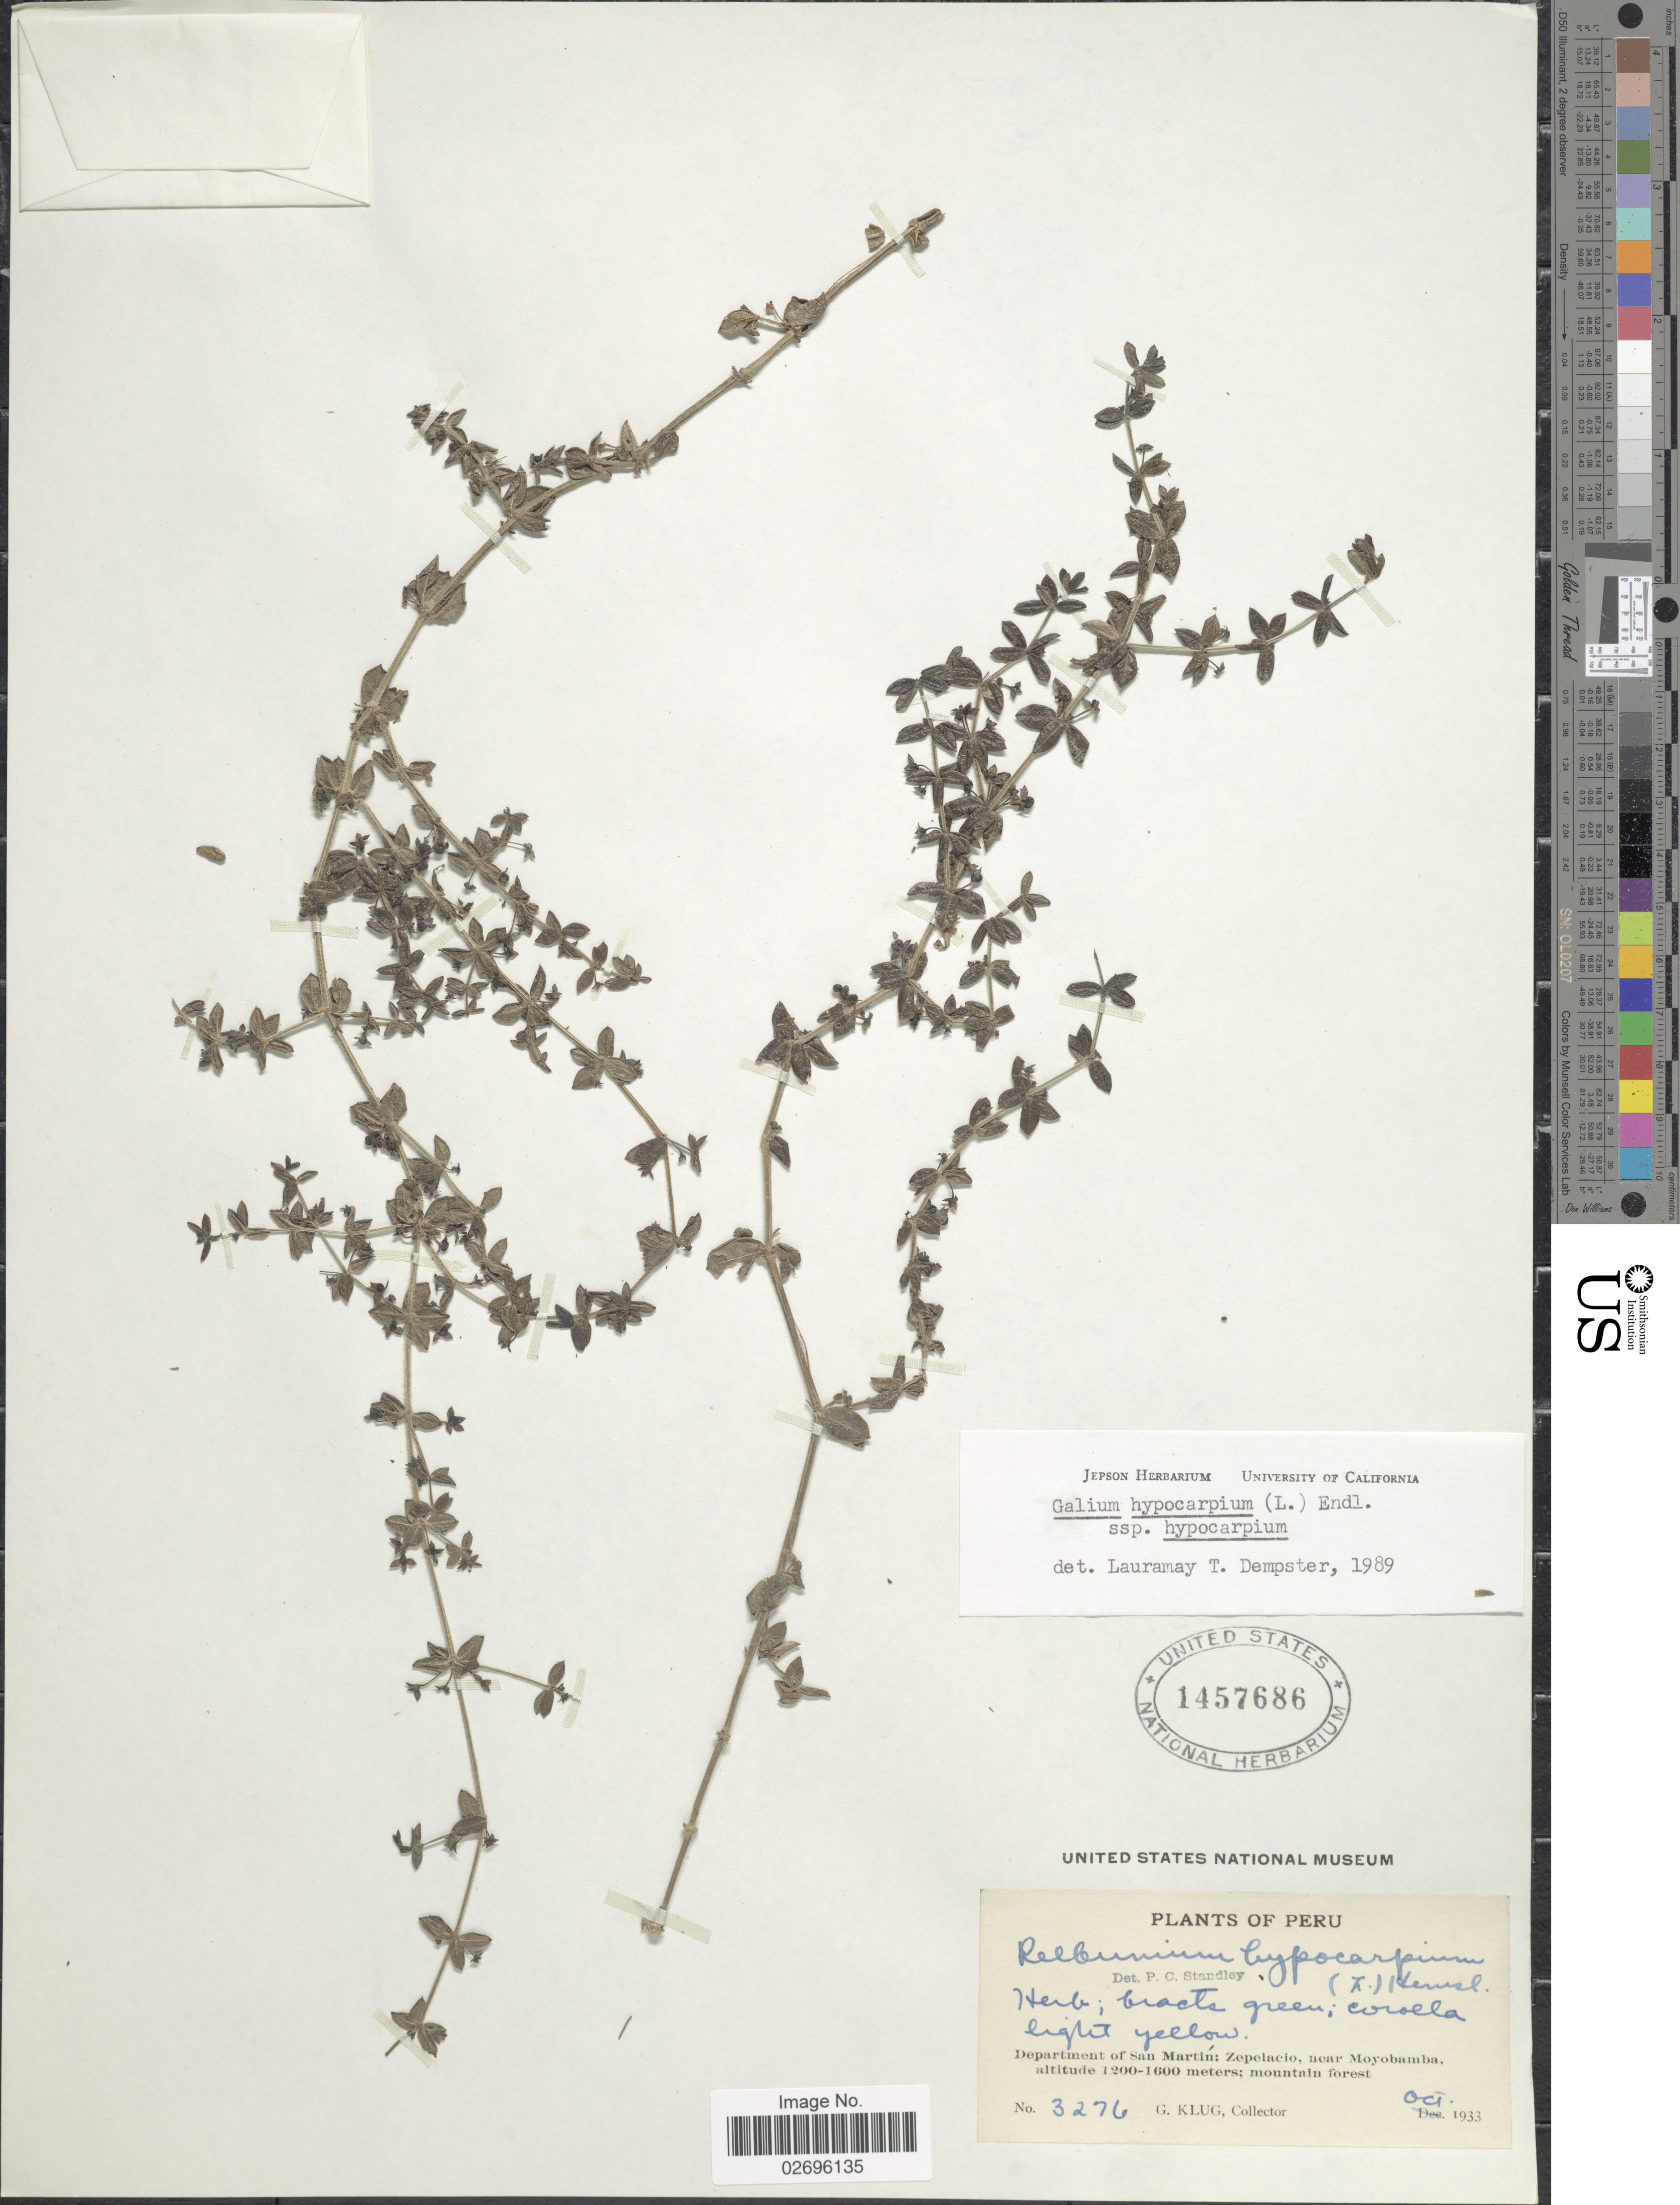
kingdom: Plantae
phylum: Tracheophyta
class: Magnoliopsida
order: Gentianales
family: Rubiaceae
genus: Galium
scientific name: Galium hypocarpium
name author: (L.) Endl. ex Griseb.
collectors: G. Klug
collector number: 3276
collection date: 1933-10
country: Peru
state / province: San Martín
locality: Department of San Martin: Zepelacio, near Moyobamba.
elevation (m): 1200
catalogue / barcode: US 1457686